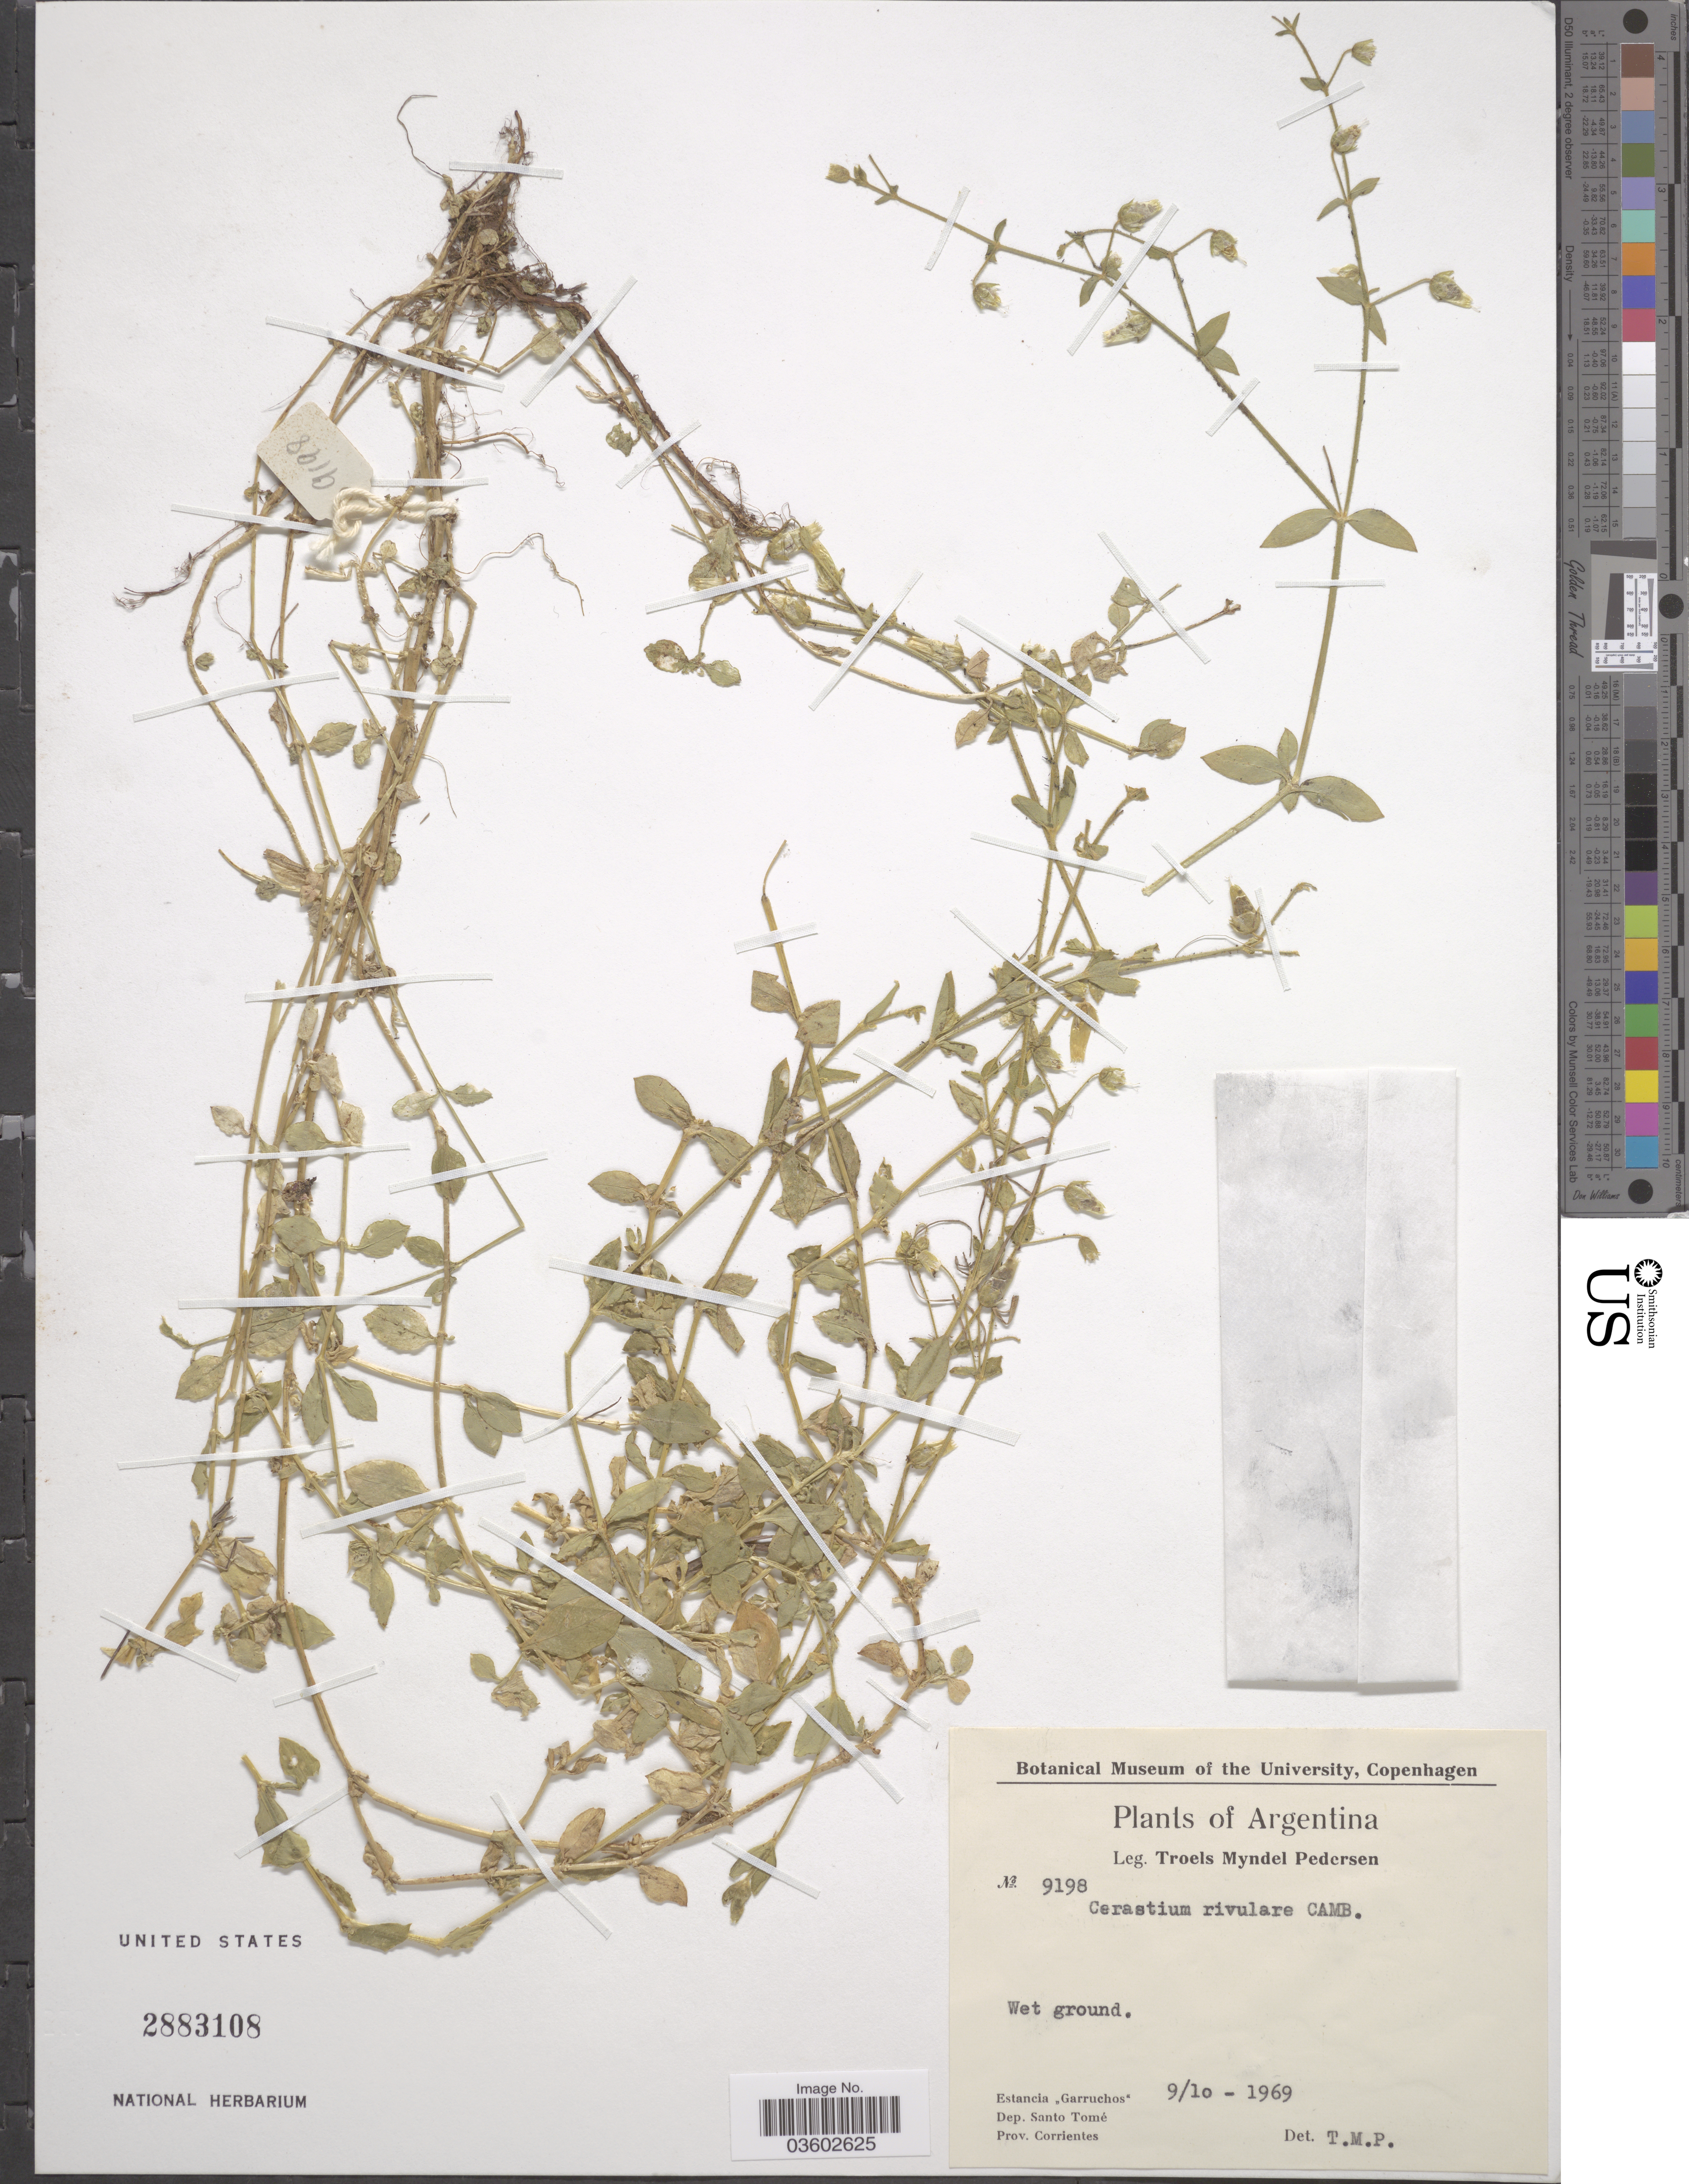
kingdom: Plantae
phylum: Tracheophyta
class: Magnoliopsida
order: Caryophyllales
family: Caryophyllaceae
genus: Cerastium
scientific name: Cerastium rivulare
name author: Cambess.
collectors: T. Pederson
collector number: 9198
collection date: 1969-10-09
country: Argentina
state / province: Corrientes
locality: Estancia "Garruchos", Dep. Santo Tomé.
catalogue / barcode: US 2883108